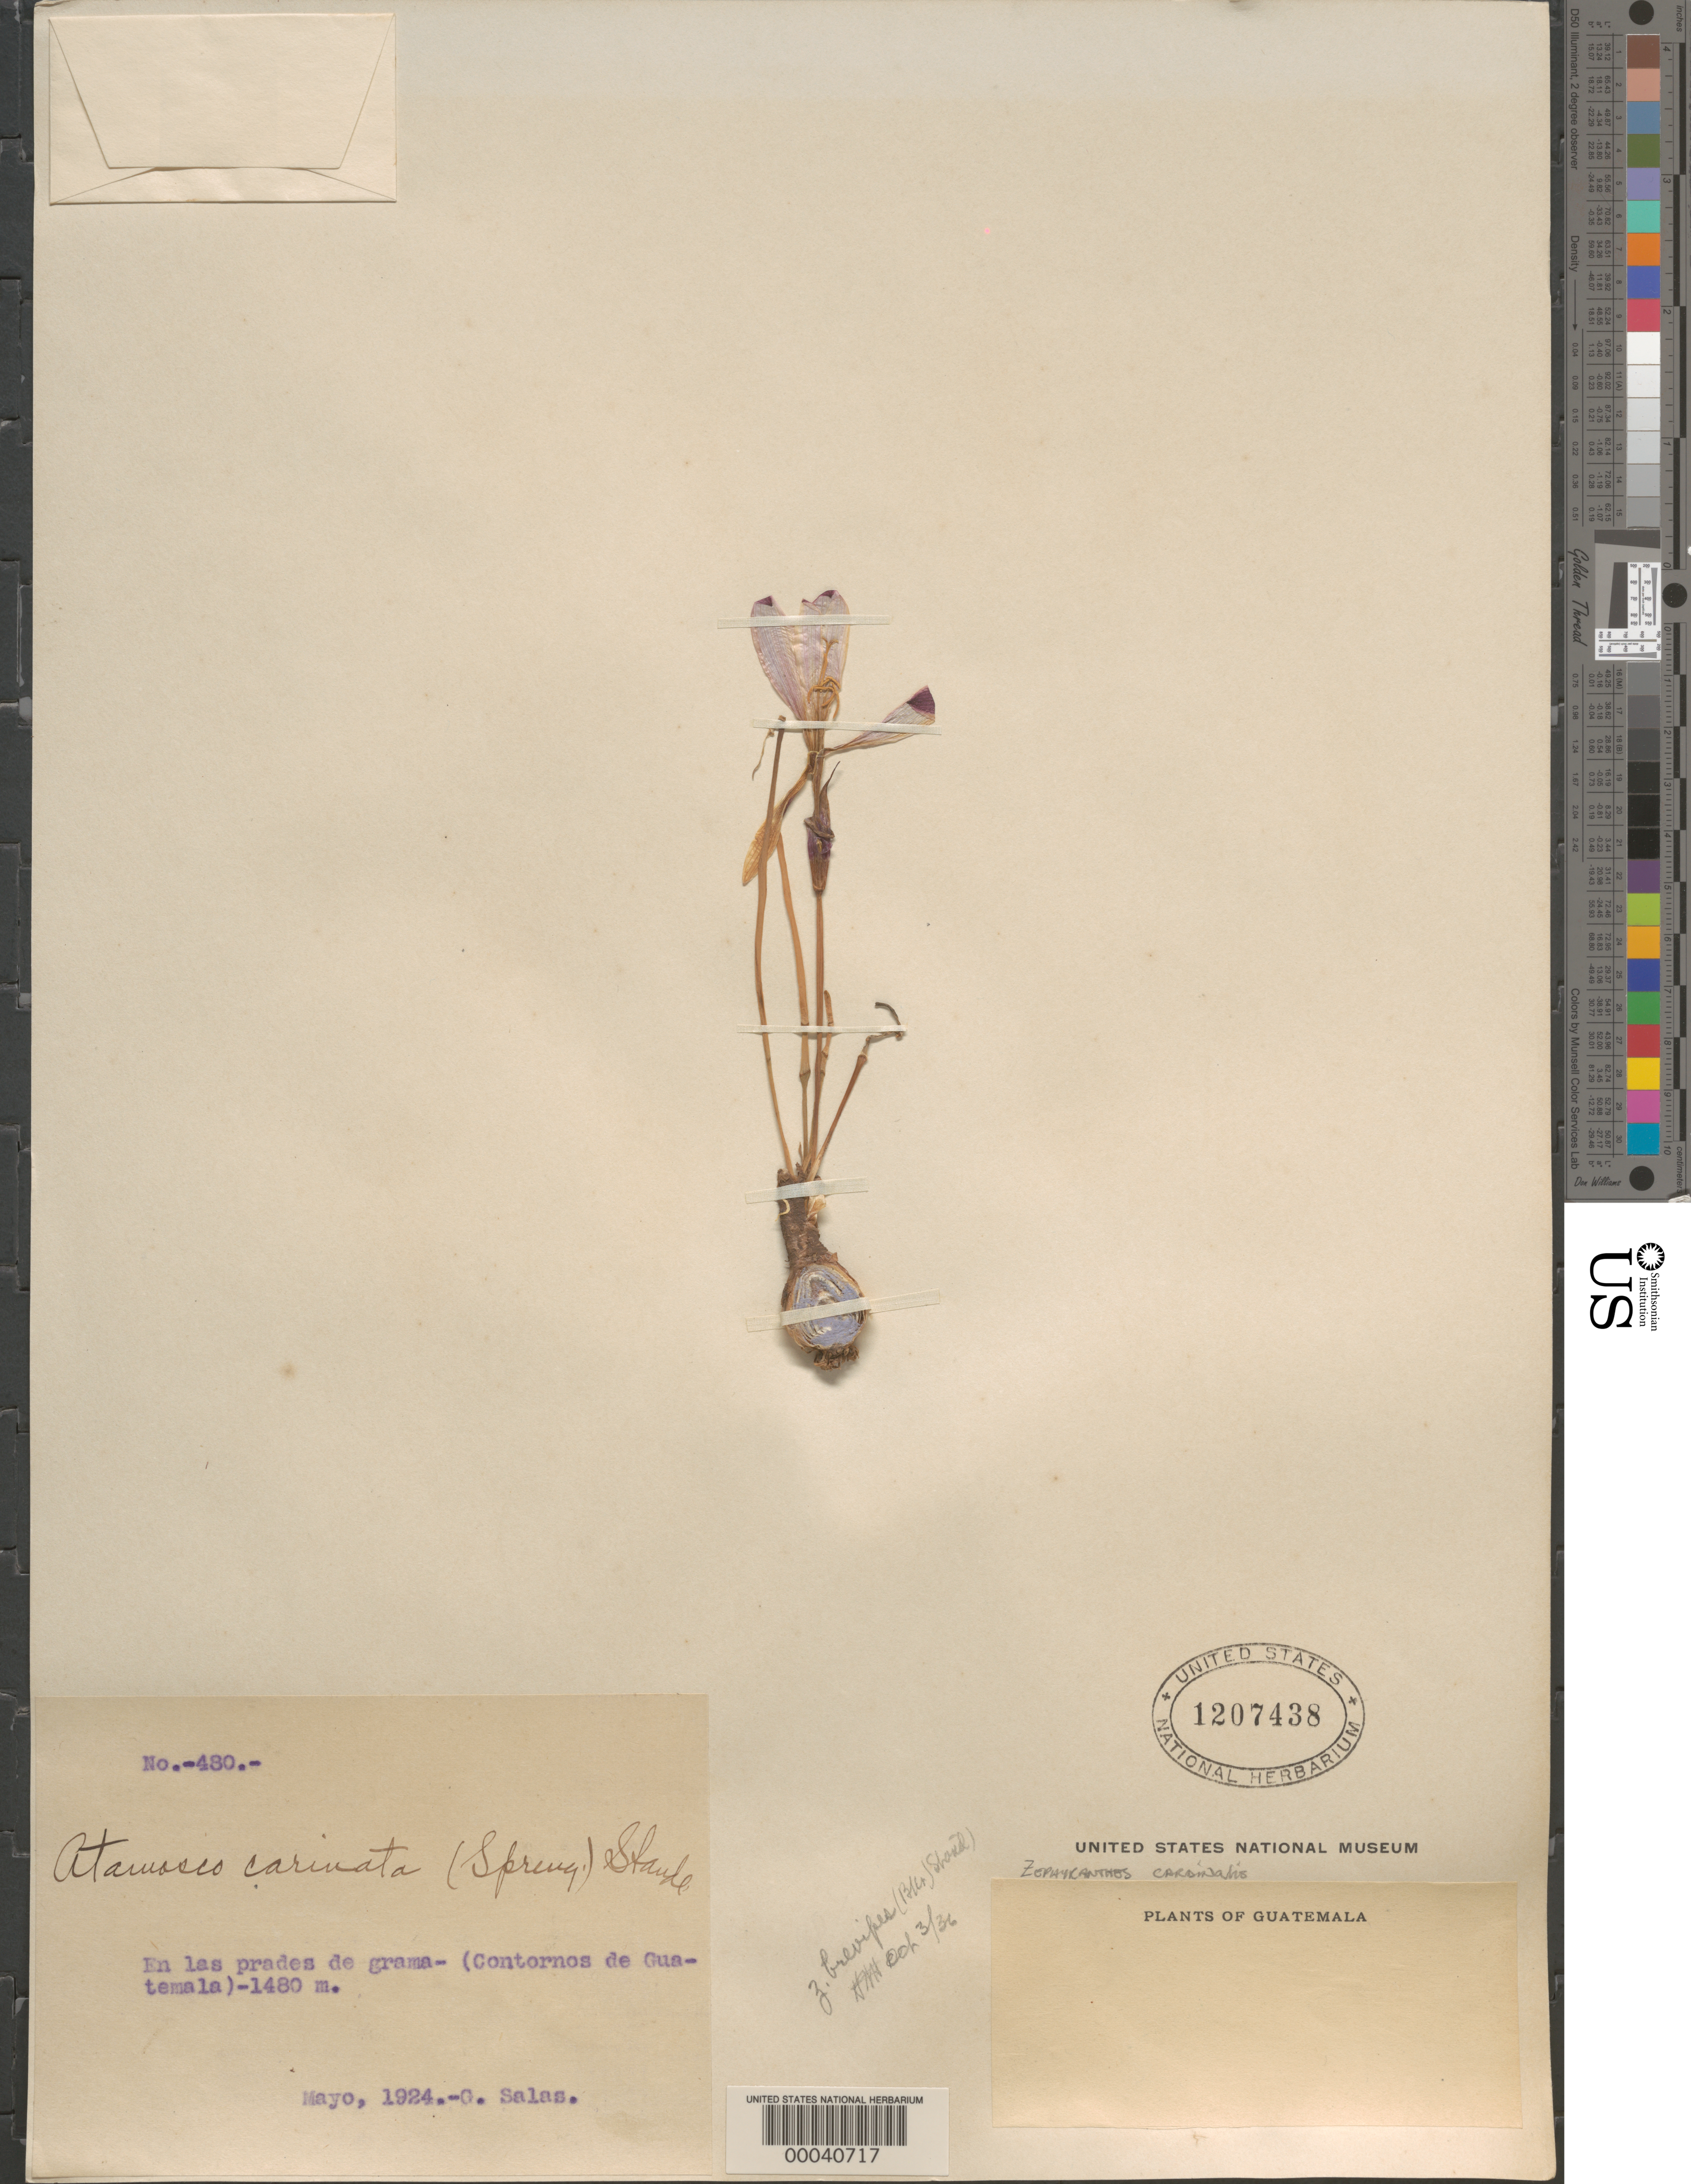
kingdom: Plantae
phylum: Tracheophyta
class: Liliopsida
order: Asparagales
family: Amaryllidaceae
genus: Zephyranthes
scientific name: Zephyranthes cardinalis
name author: C.H. Wright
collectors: G. Salas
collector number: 480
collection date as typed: May 1924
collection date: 1924-05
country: Guatemala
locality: Vicinity of guatemala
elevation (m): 1480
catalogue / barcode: US 1207438